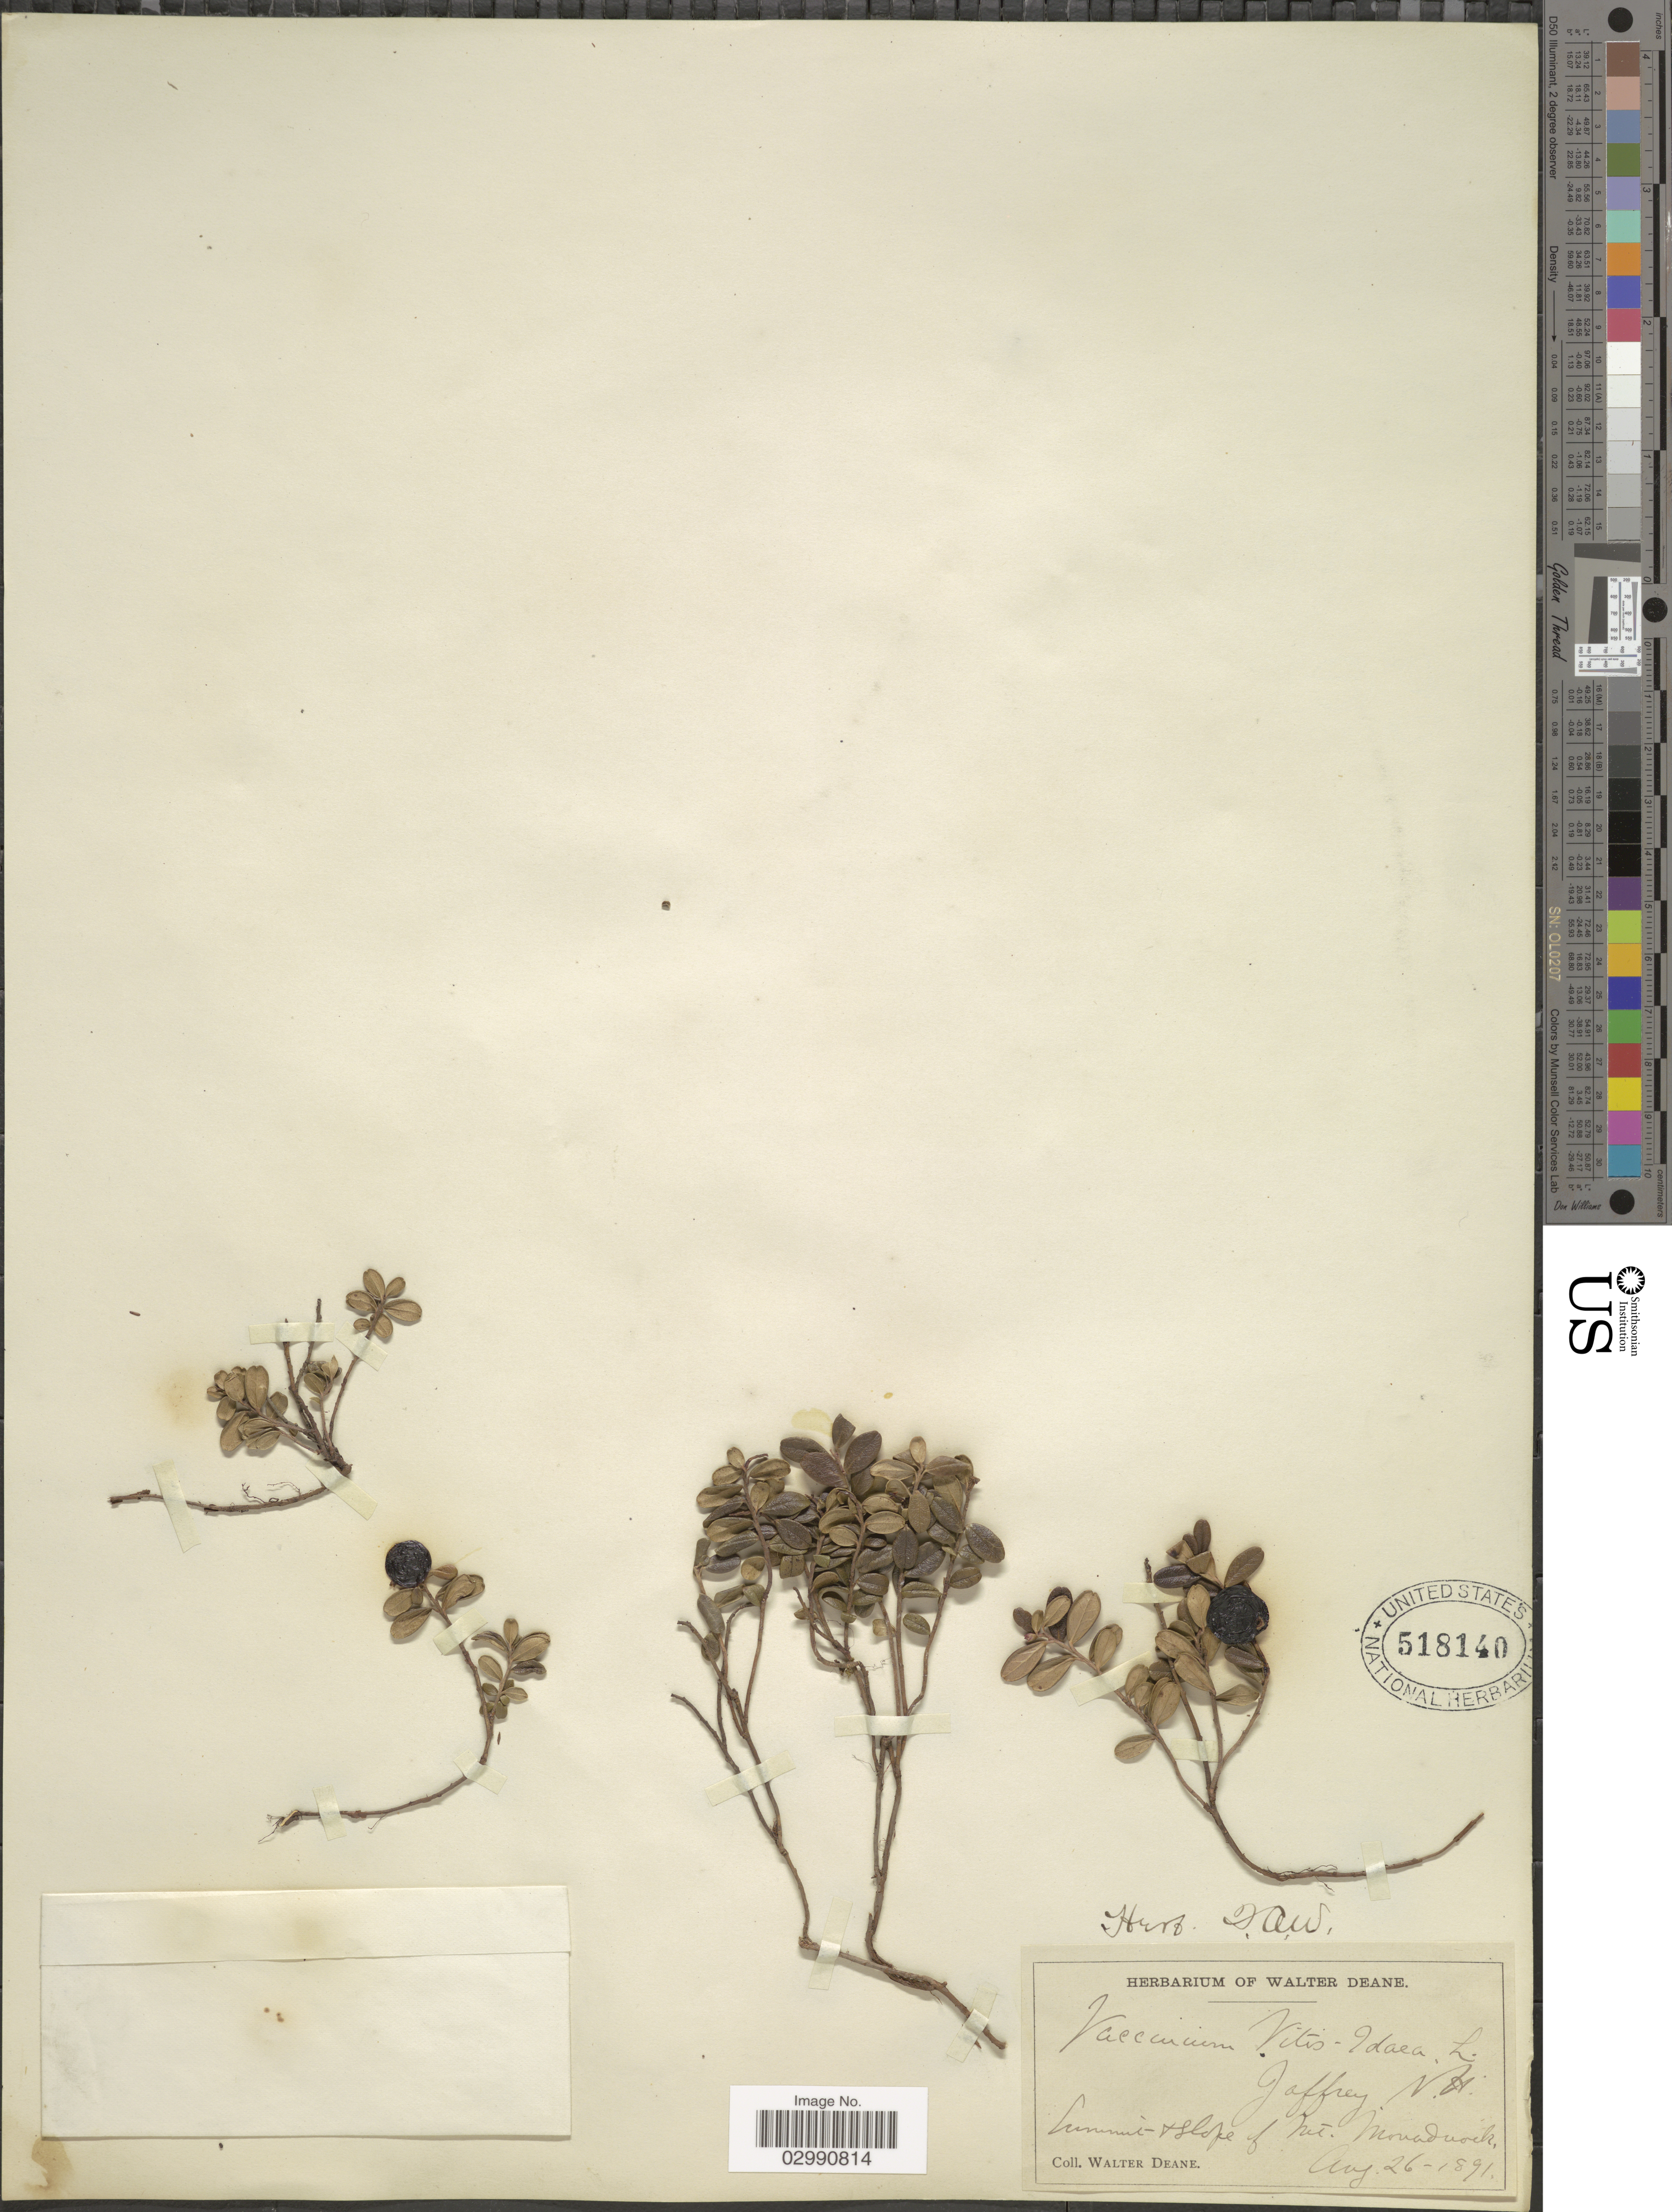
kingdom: Plantae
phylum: Tracheophyta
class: Magnoliopsida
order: Ericales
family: Ericaceae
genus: Vaccinium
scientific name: Vaccinium vitis-idaea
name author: L.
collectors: W. Deane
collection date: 1891-08-26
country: United States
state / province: New Hampshire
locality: Jaffrey. Summit + slopes of Mt. Monadnock.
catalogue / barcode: US 518140